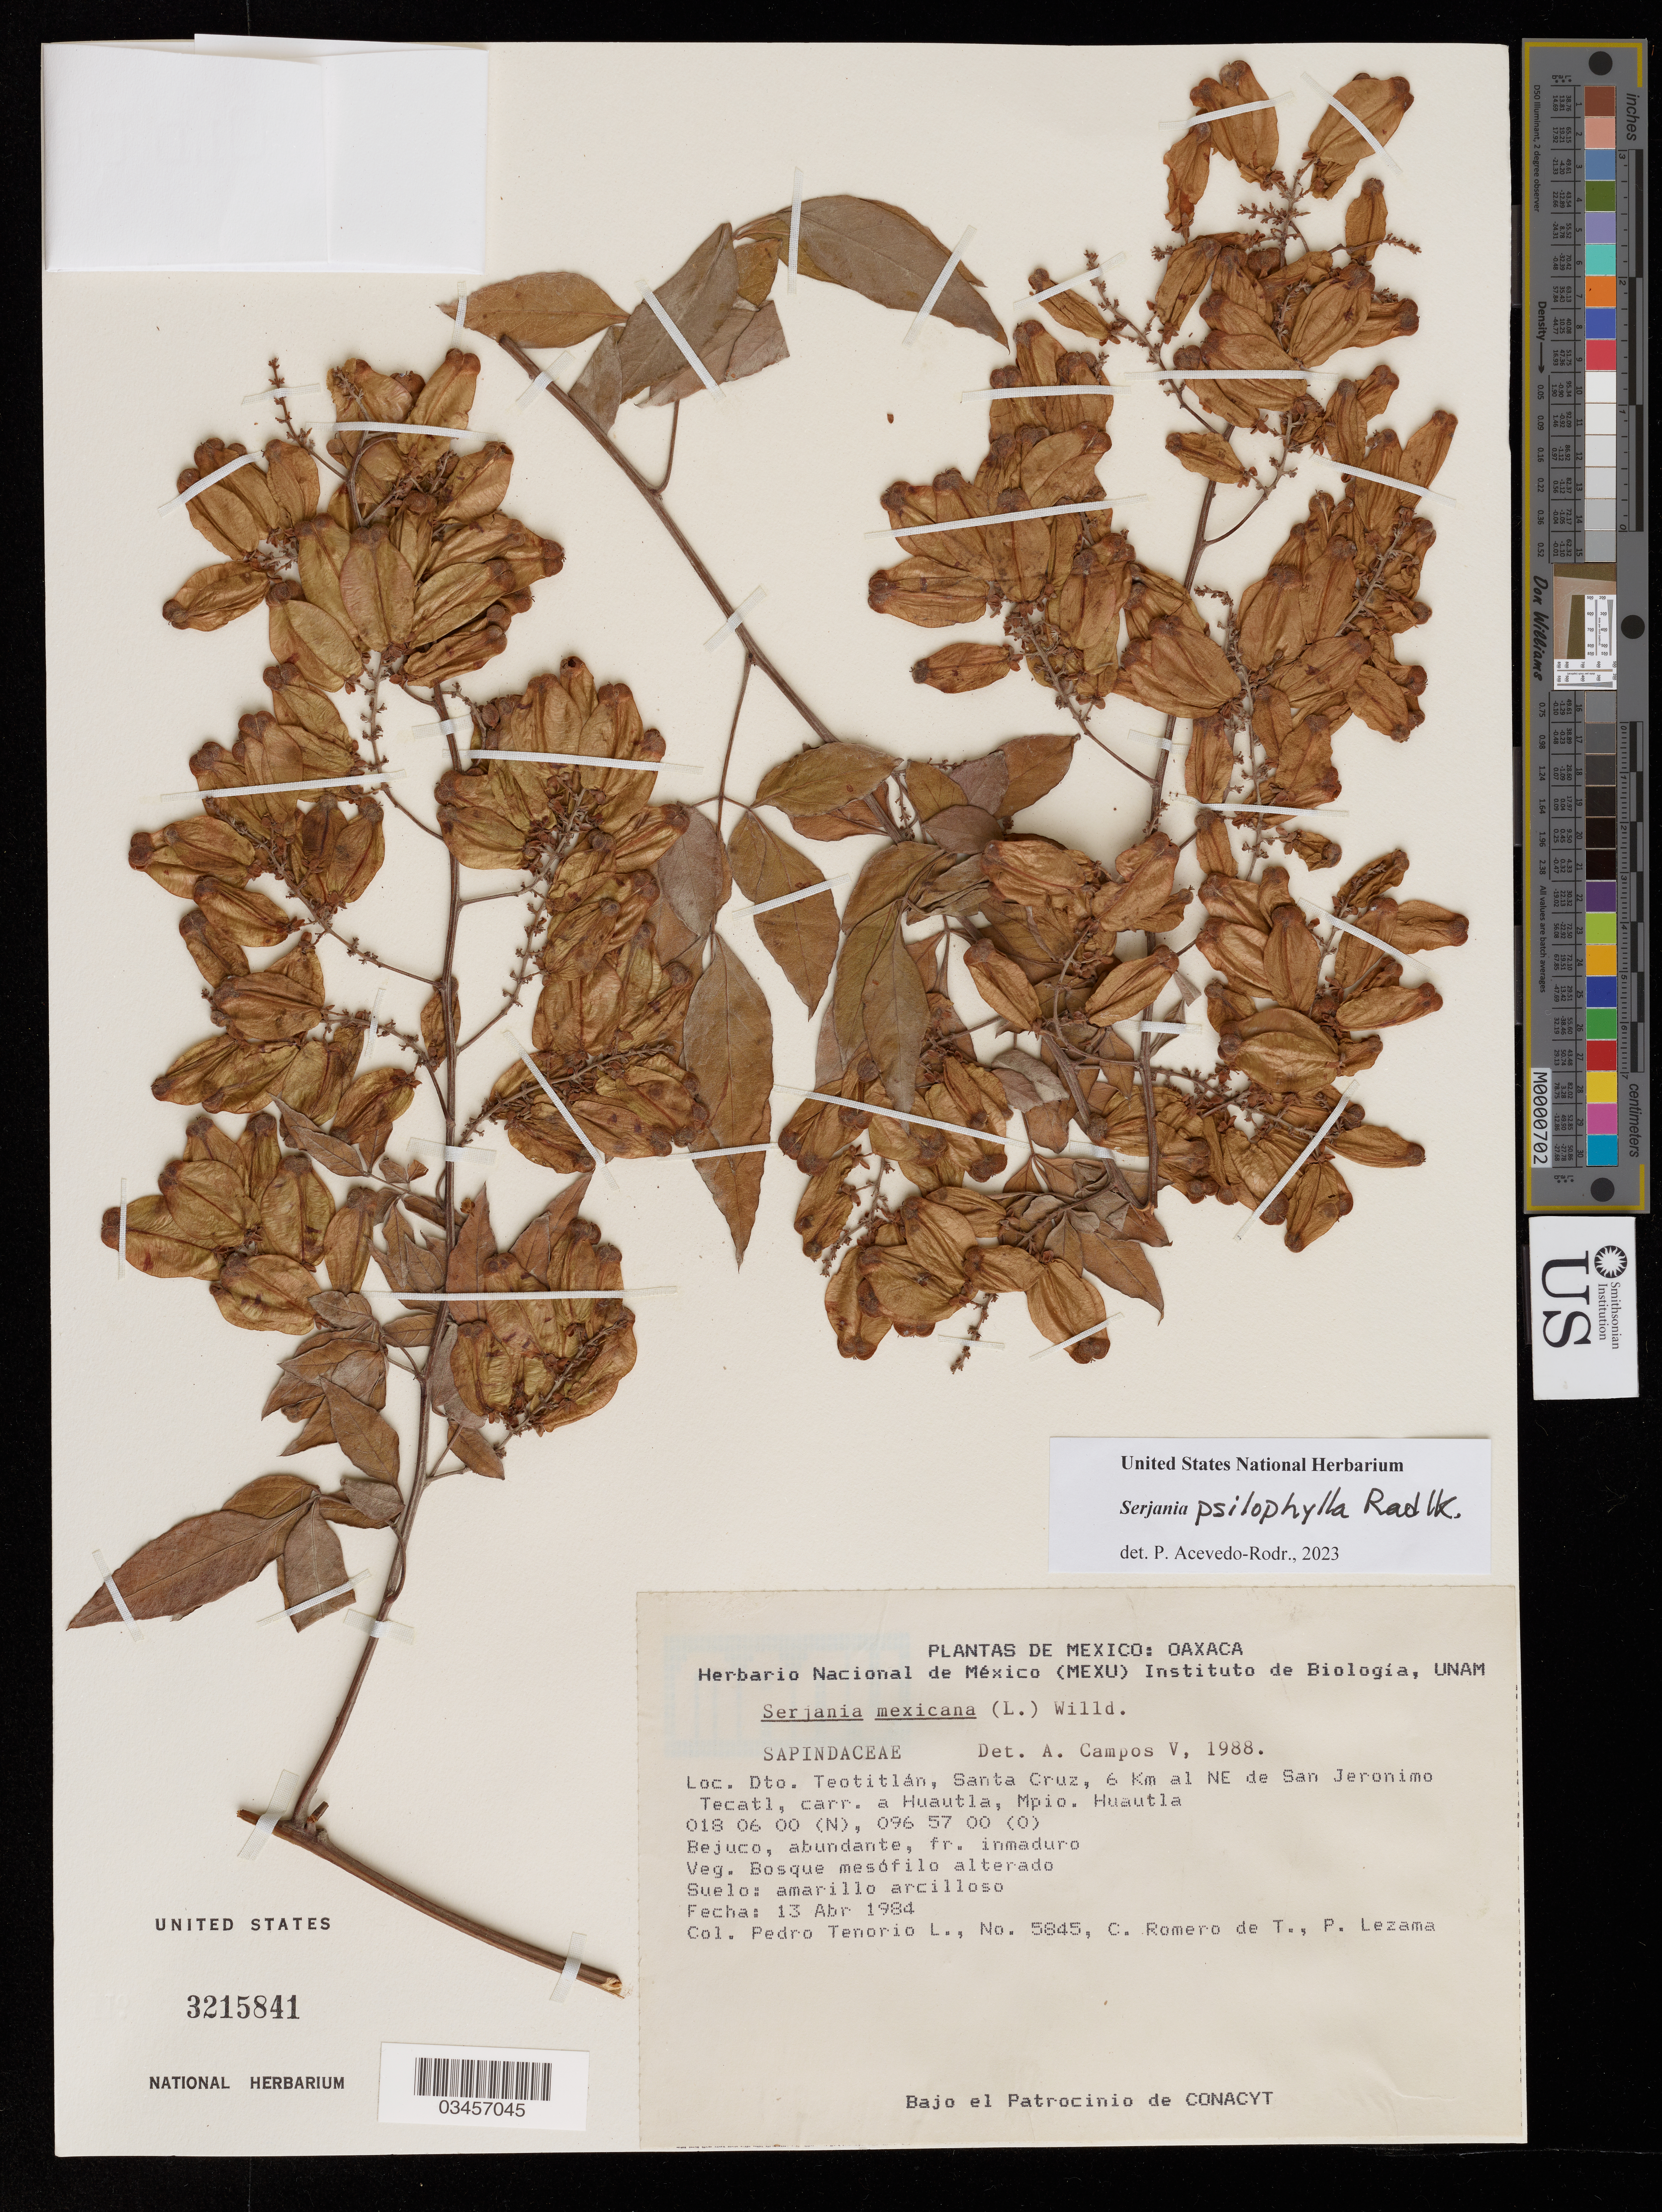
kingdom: Plantae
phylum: Tracheophyta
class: Magnoliopsida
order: Sapindales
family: Sapindaceae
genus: Serjania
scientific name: Serjania rufisepala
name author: Radlk.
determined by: Acevedo-Rodriguez, P., (US), Smithsonian Institution - National Museum of Natural History (UNITED STATES)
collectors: P. Tenorio Lezama, C. Romero de T. & P. Lezama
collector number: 5845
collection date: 1984-04-13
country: Mexico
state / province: Oaxaca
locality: Dto.Teotitlán, Santa Cruz, 6 km al NE de San Jeronimo Tecatl, carr. a Huautla, Mpio. Huautla.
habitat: Bosque mesófilo alterado. Suelo: amarillo arcilloso.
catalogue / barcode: US 3215841